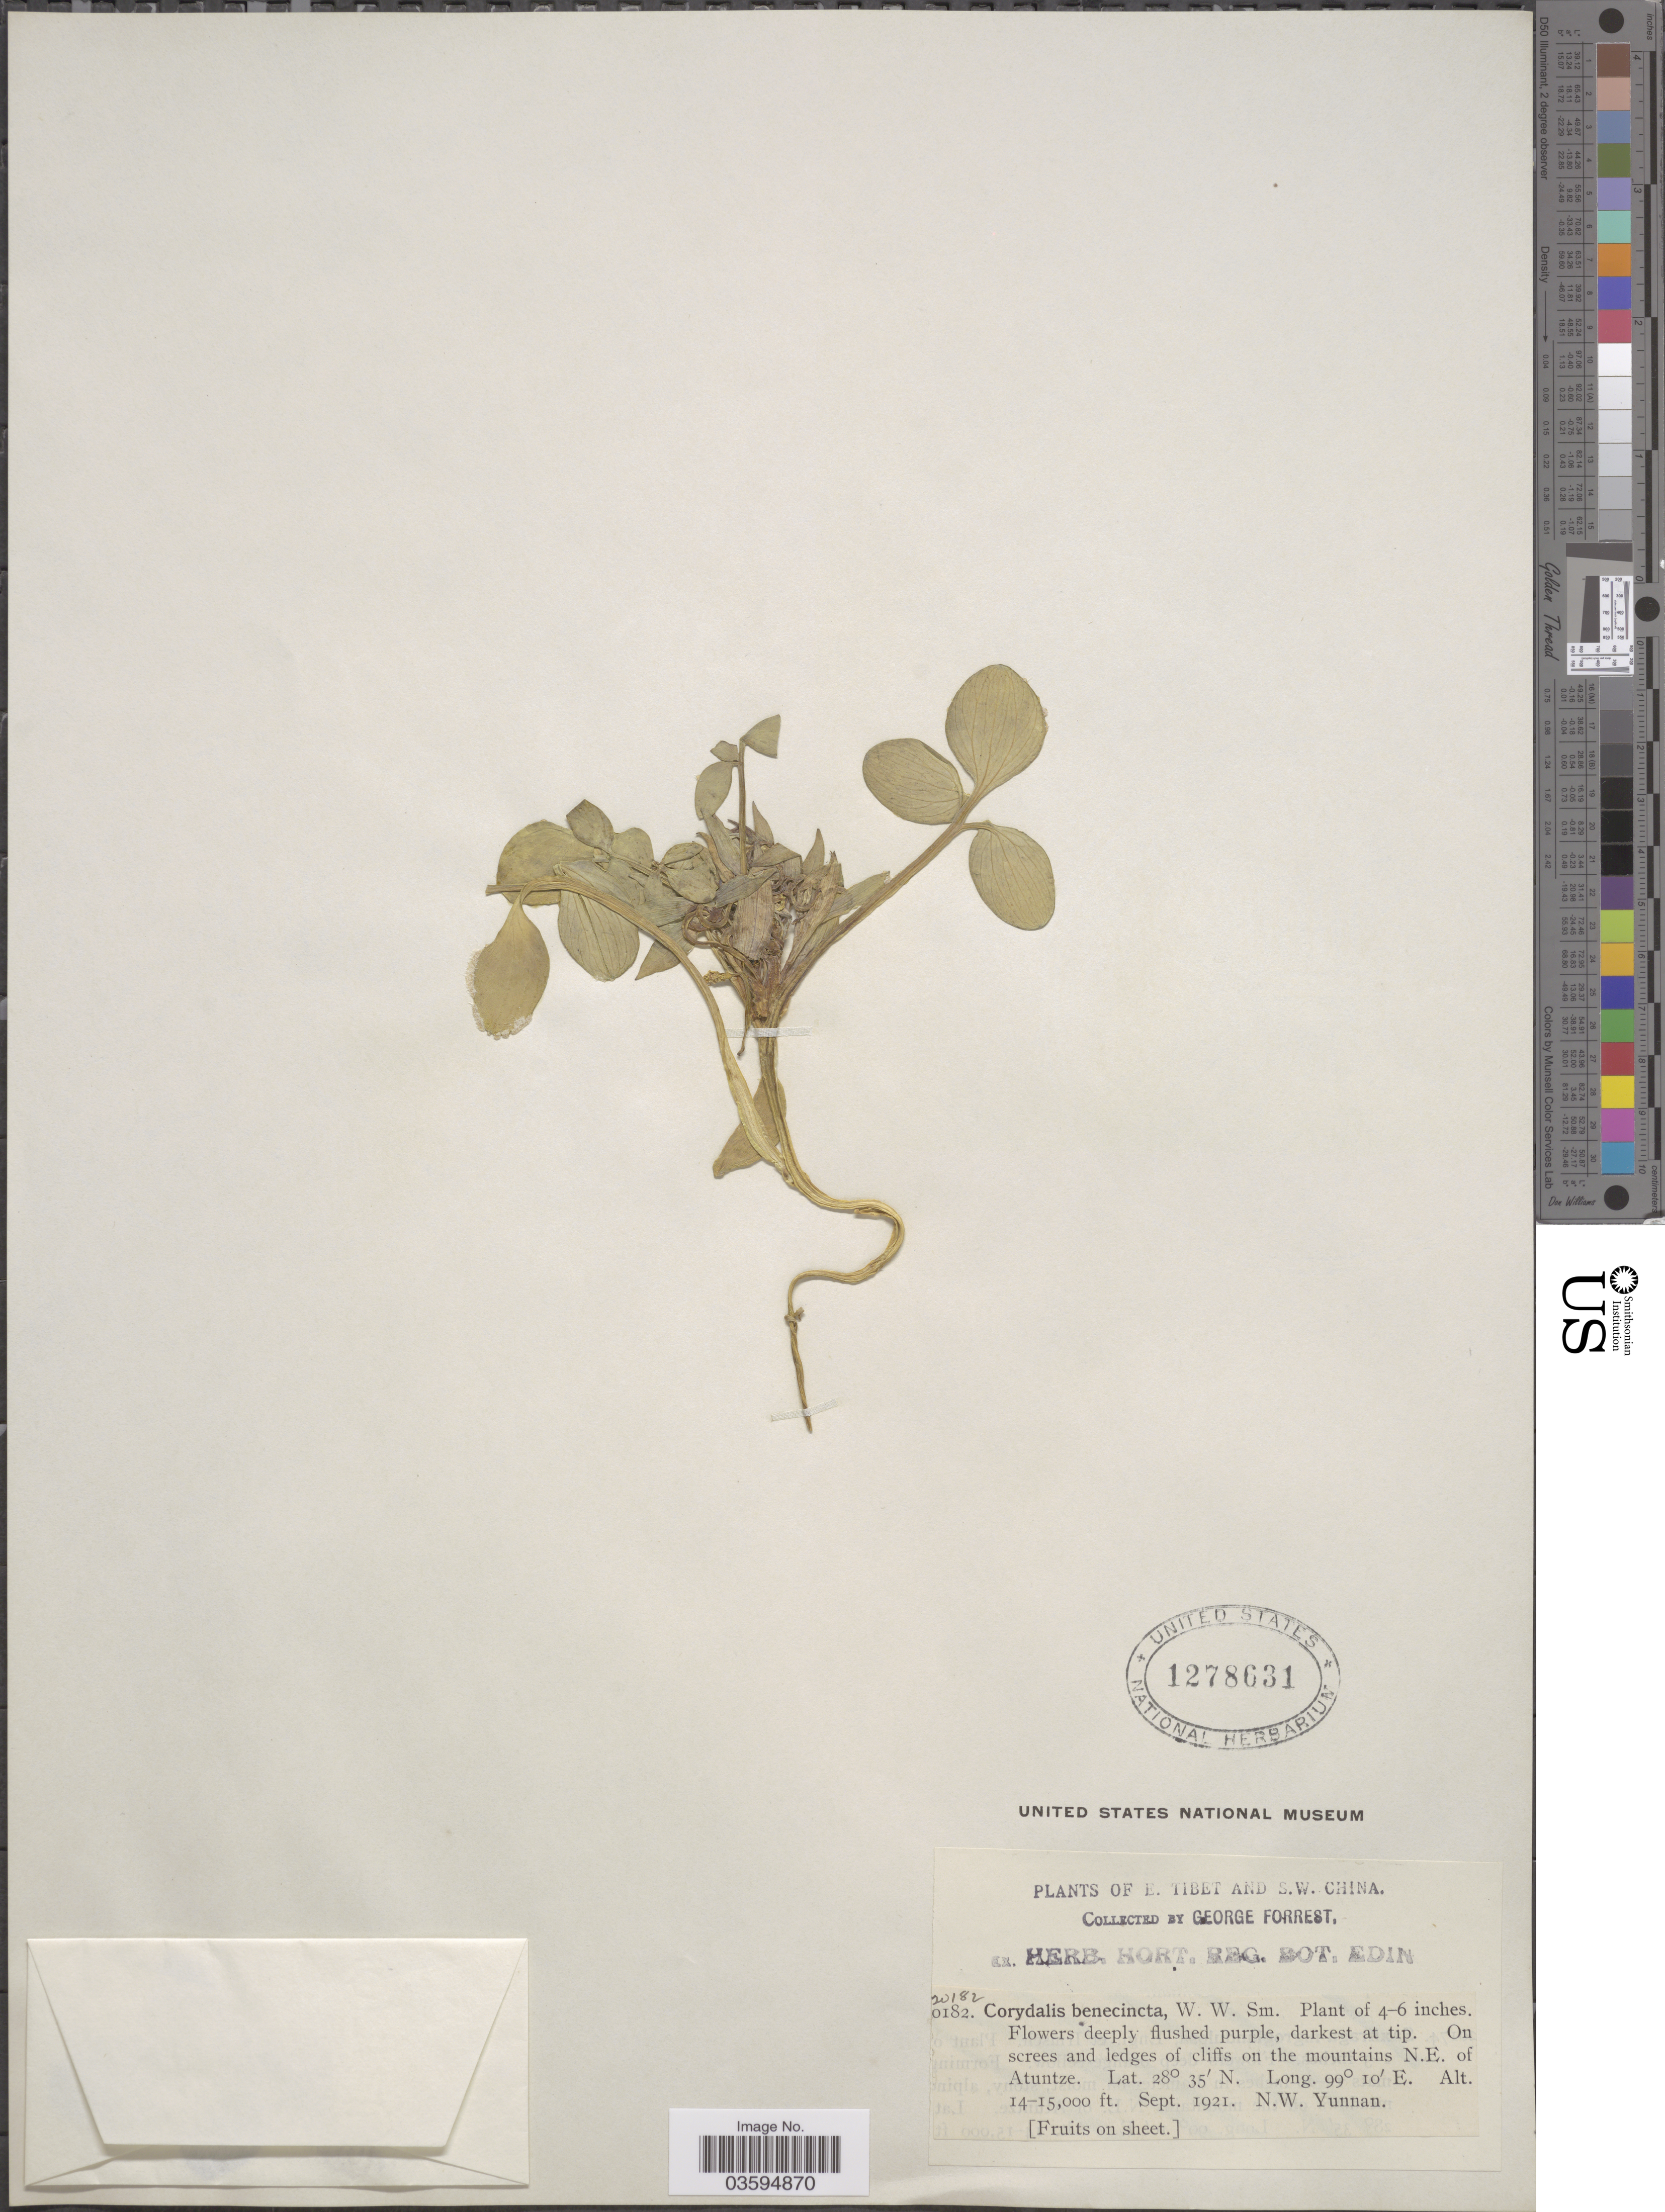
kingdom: Plantae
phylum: Tracheophyta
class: Magnoliopsida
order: Ranunculales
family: Papaveraceae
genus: Corydalis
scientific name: Corydalis benecincta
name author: W.W. Sm.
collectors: G. Forrest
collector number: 20182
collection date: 1921-09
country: China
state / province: Yunnan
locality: S.W. China. On the mountains N.E. of Atuntze. N.W. Yunnan.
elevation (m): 4267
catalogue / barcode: US 1278631